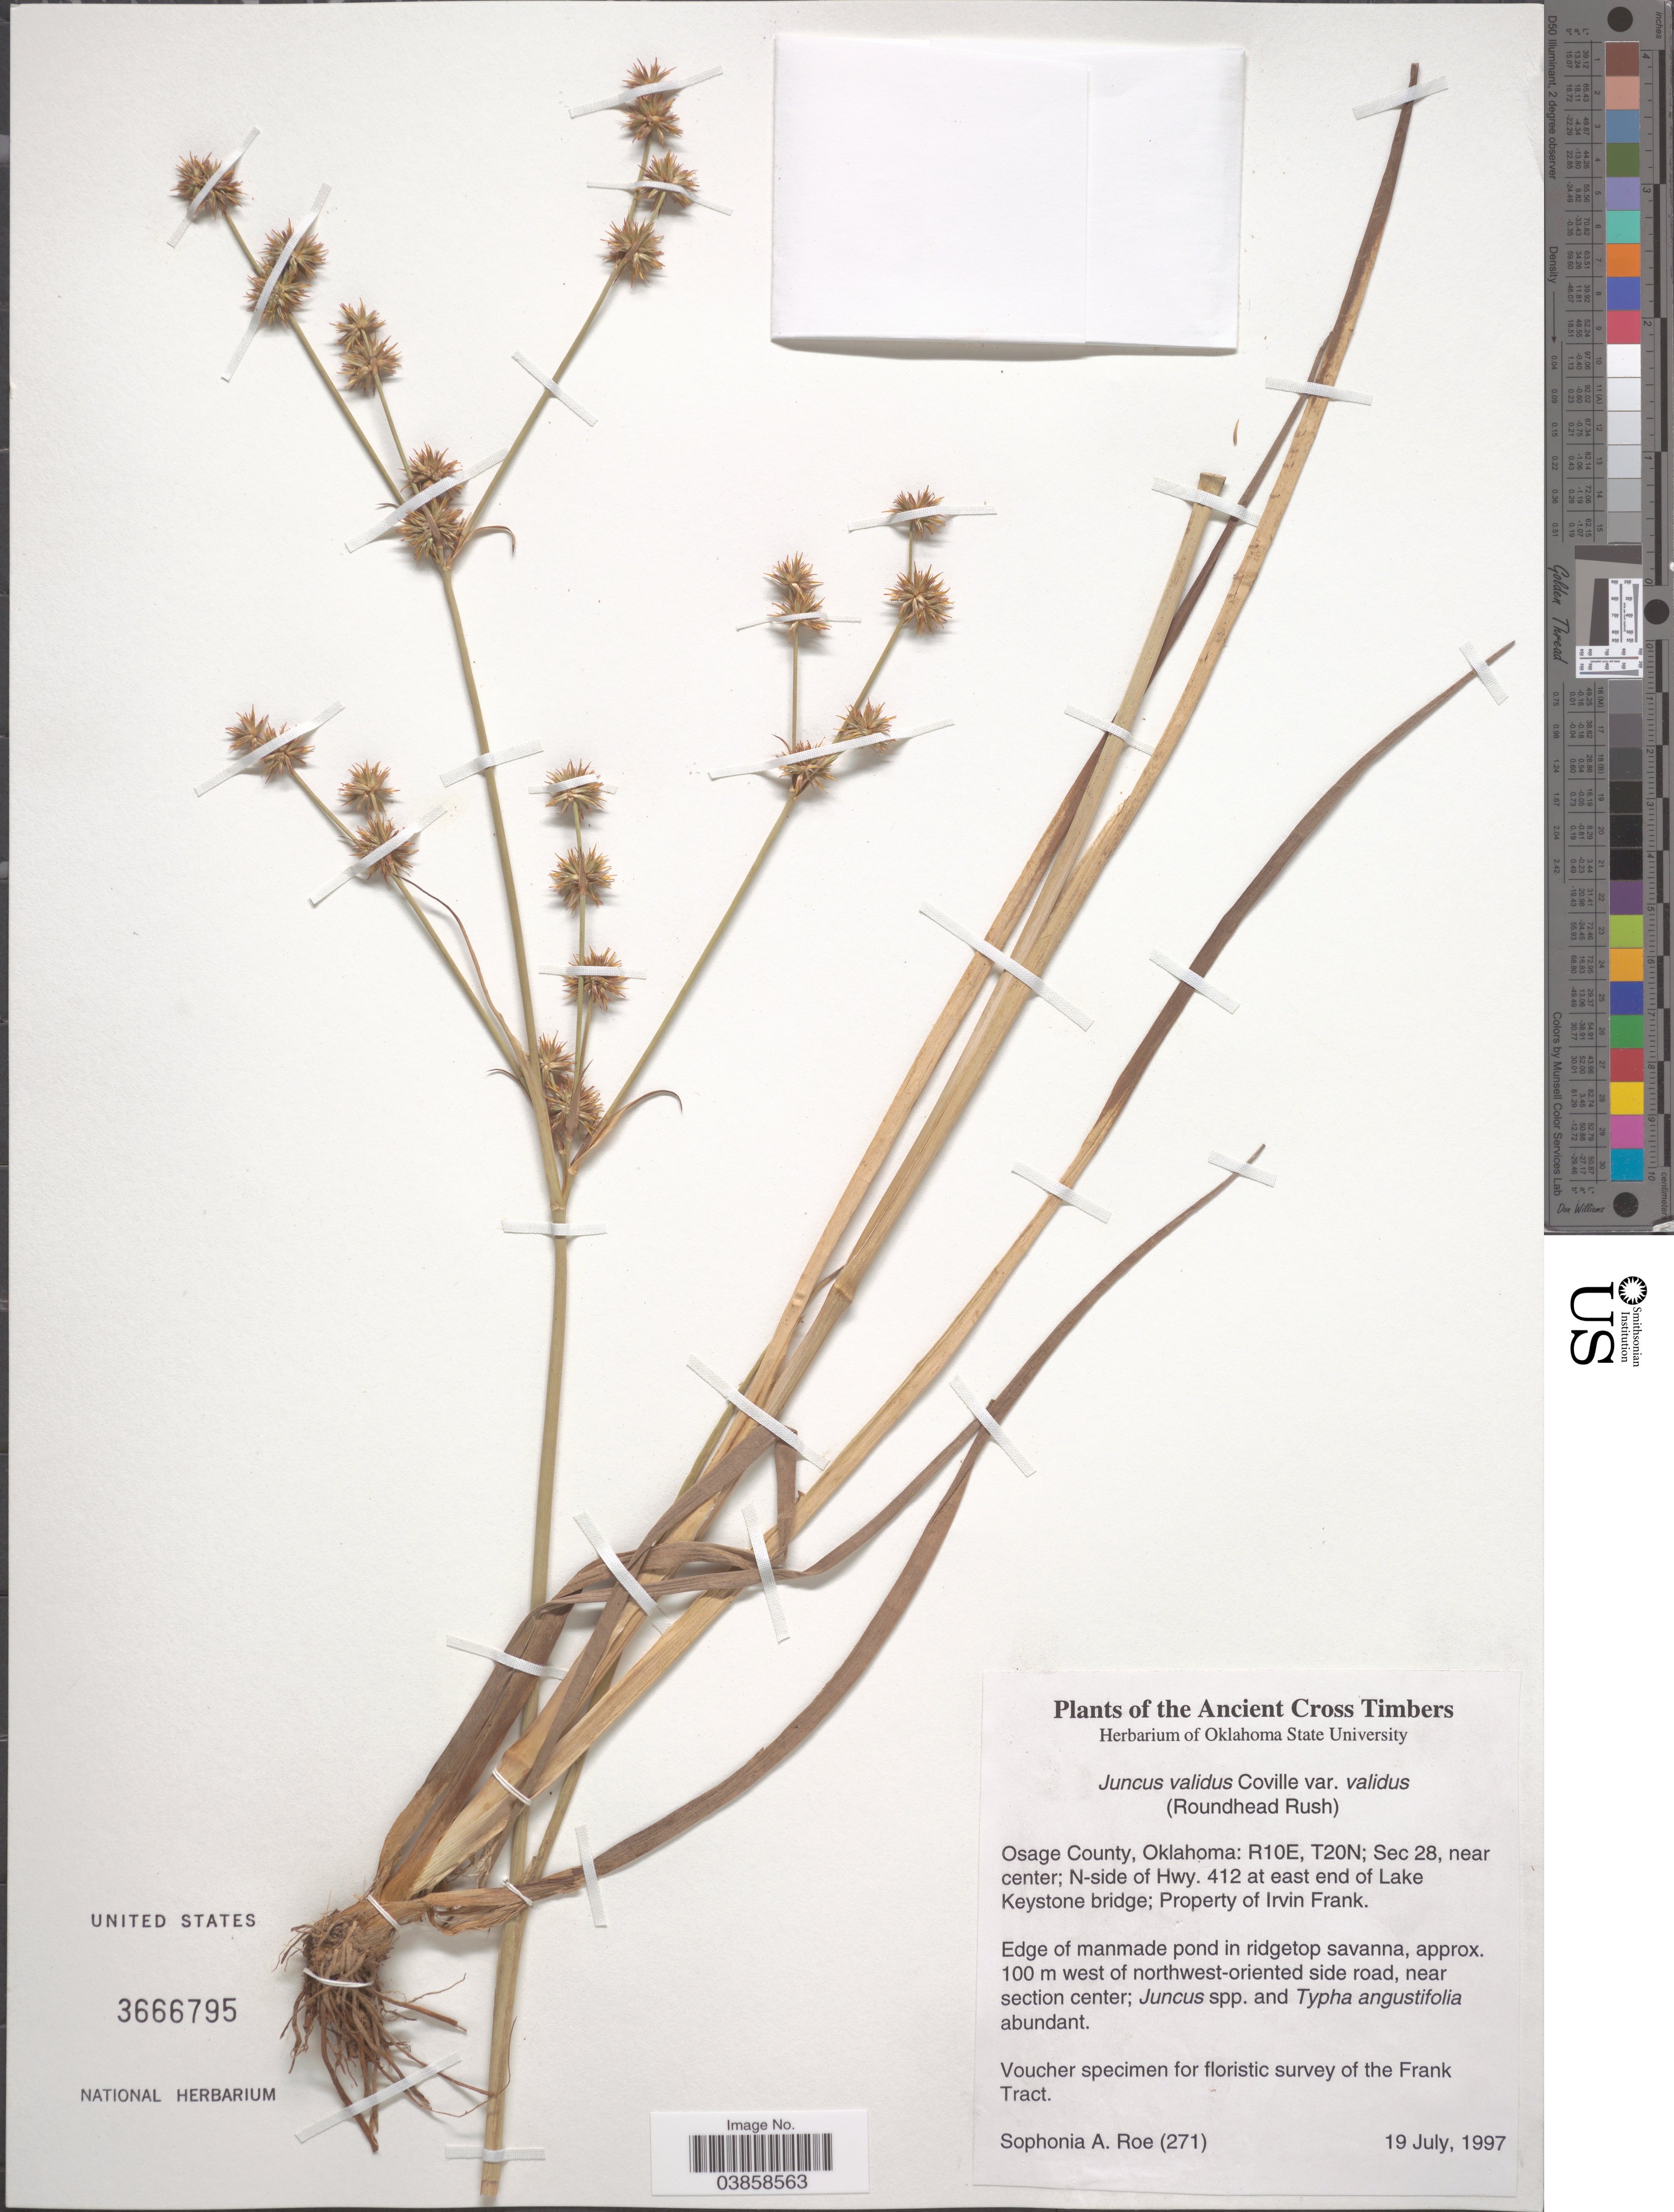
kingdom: Plantae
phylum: Tracheophyta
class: Liliopsida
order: Poales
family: Juncaceae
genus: Juncus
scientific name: Juncus validus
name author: Coville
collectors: S. Roe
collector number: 271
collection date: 1997-07-19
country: United States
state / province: Oklahoma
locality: Osage County: R10E, T20N; Sec 28, near center; N-side of Hwy. 412 at east end of Lake Keystone bridge; Property of Irvin Frank. Egde of manmade pond in ridgetop savanna, approx. 100m west of northwest-oriented side road, near section center.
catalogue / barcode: US 3666795